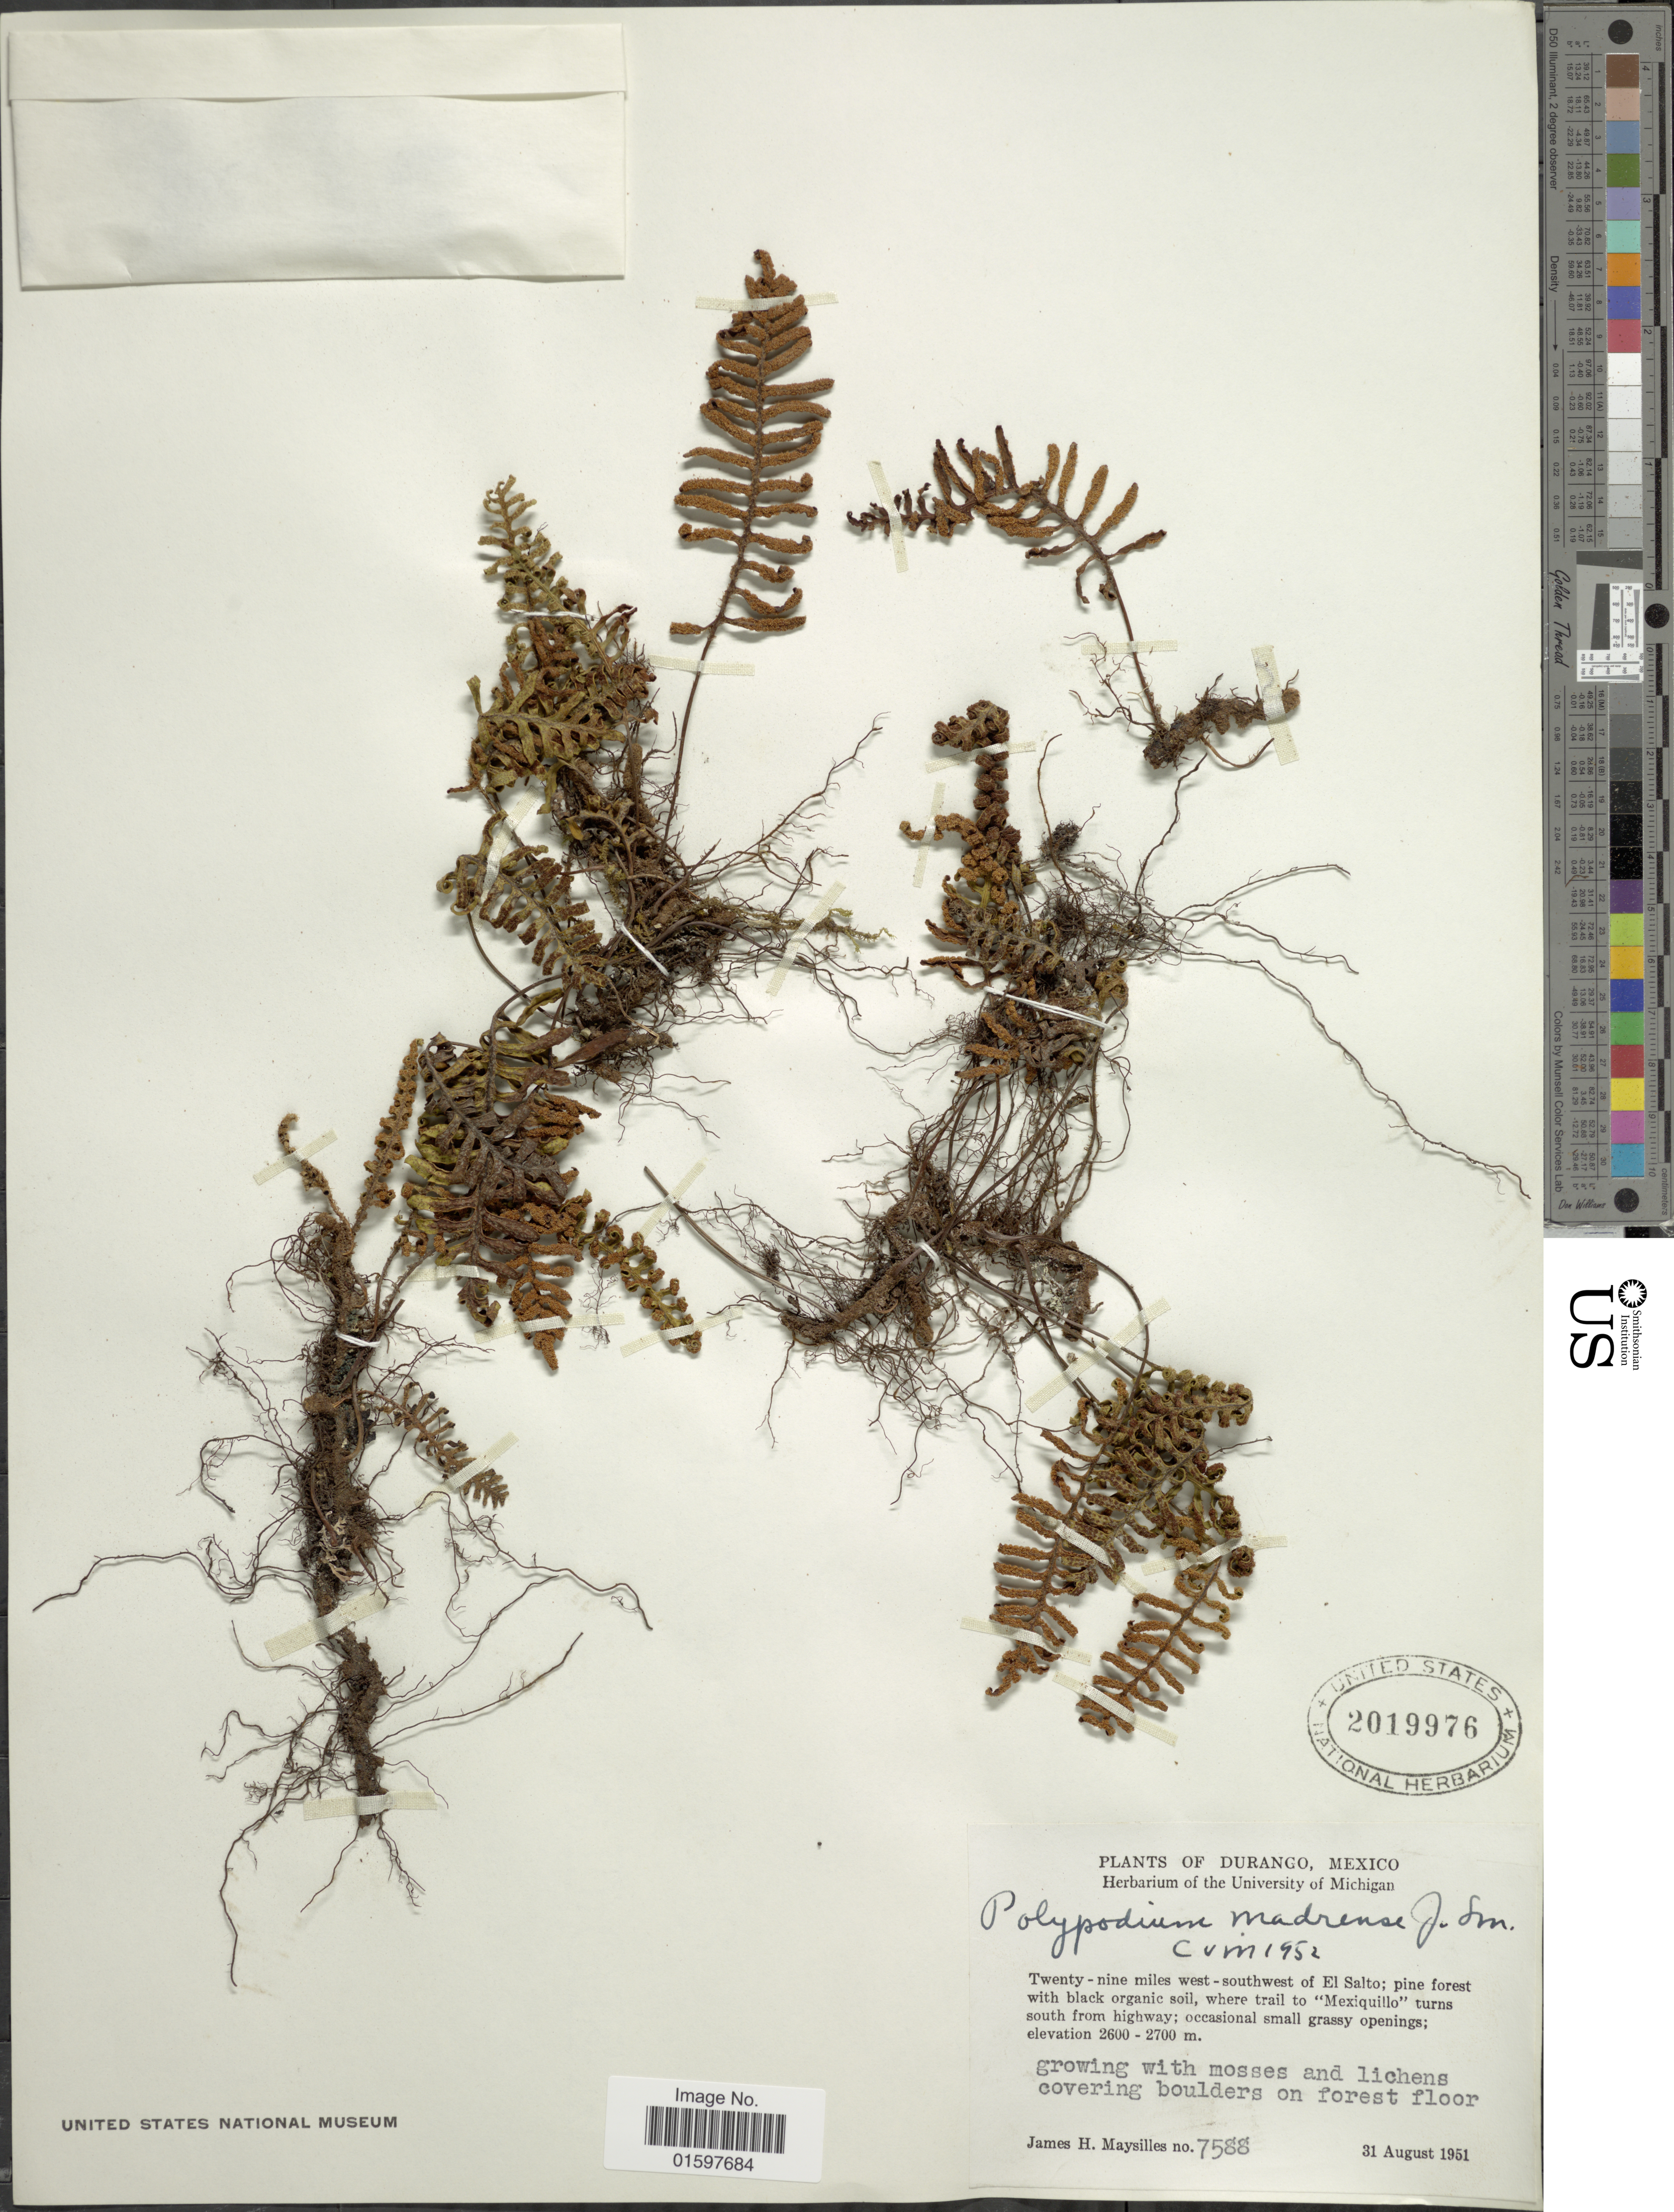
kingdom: Plantae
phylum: Tracheophyta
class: Polypodiopsida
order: Polypodiales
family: Polypodiaceae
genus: Pleopeltis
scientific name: Pleopeltis madrense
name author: (J. Sm.) A.R. Sm. & Tejero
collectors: J. Maysilles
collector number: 7588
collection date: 1951-08-31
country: Mexico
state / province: Durango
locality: Twenty-nine miles west-southwest of El Salto; pine forest where trail to "Mexiquillo"turns south from highway.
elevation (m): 2600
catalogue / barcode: US 2019976